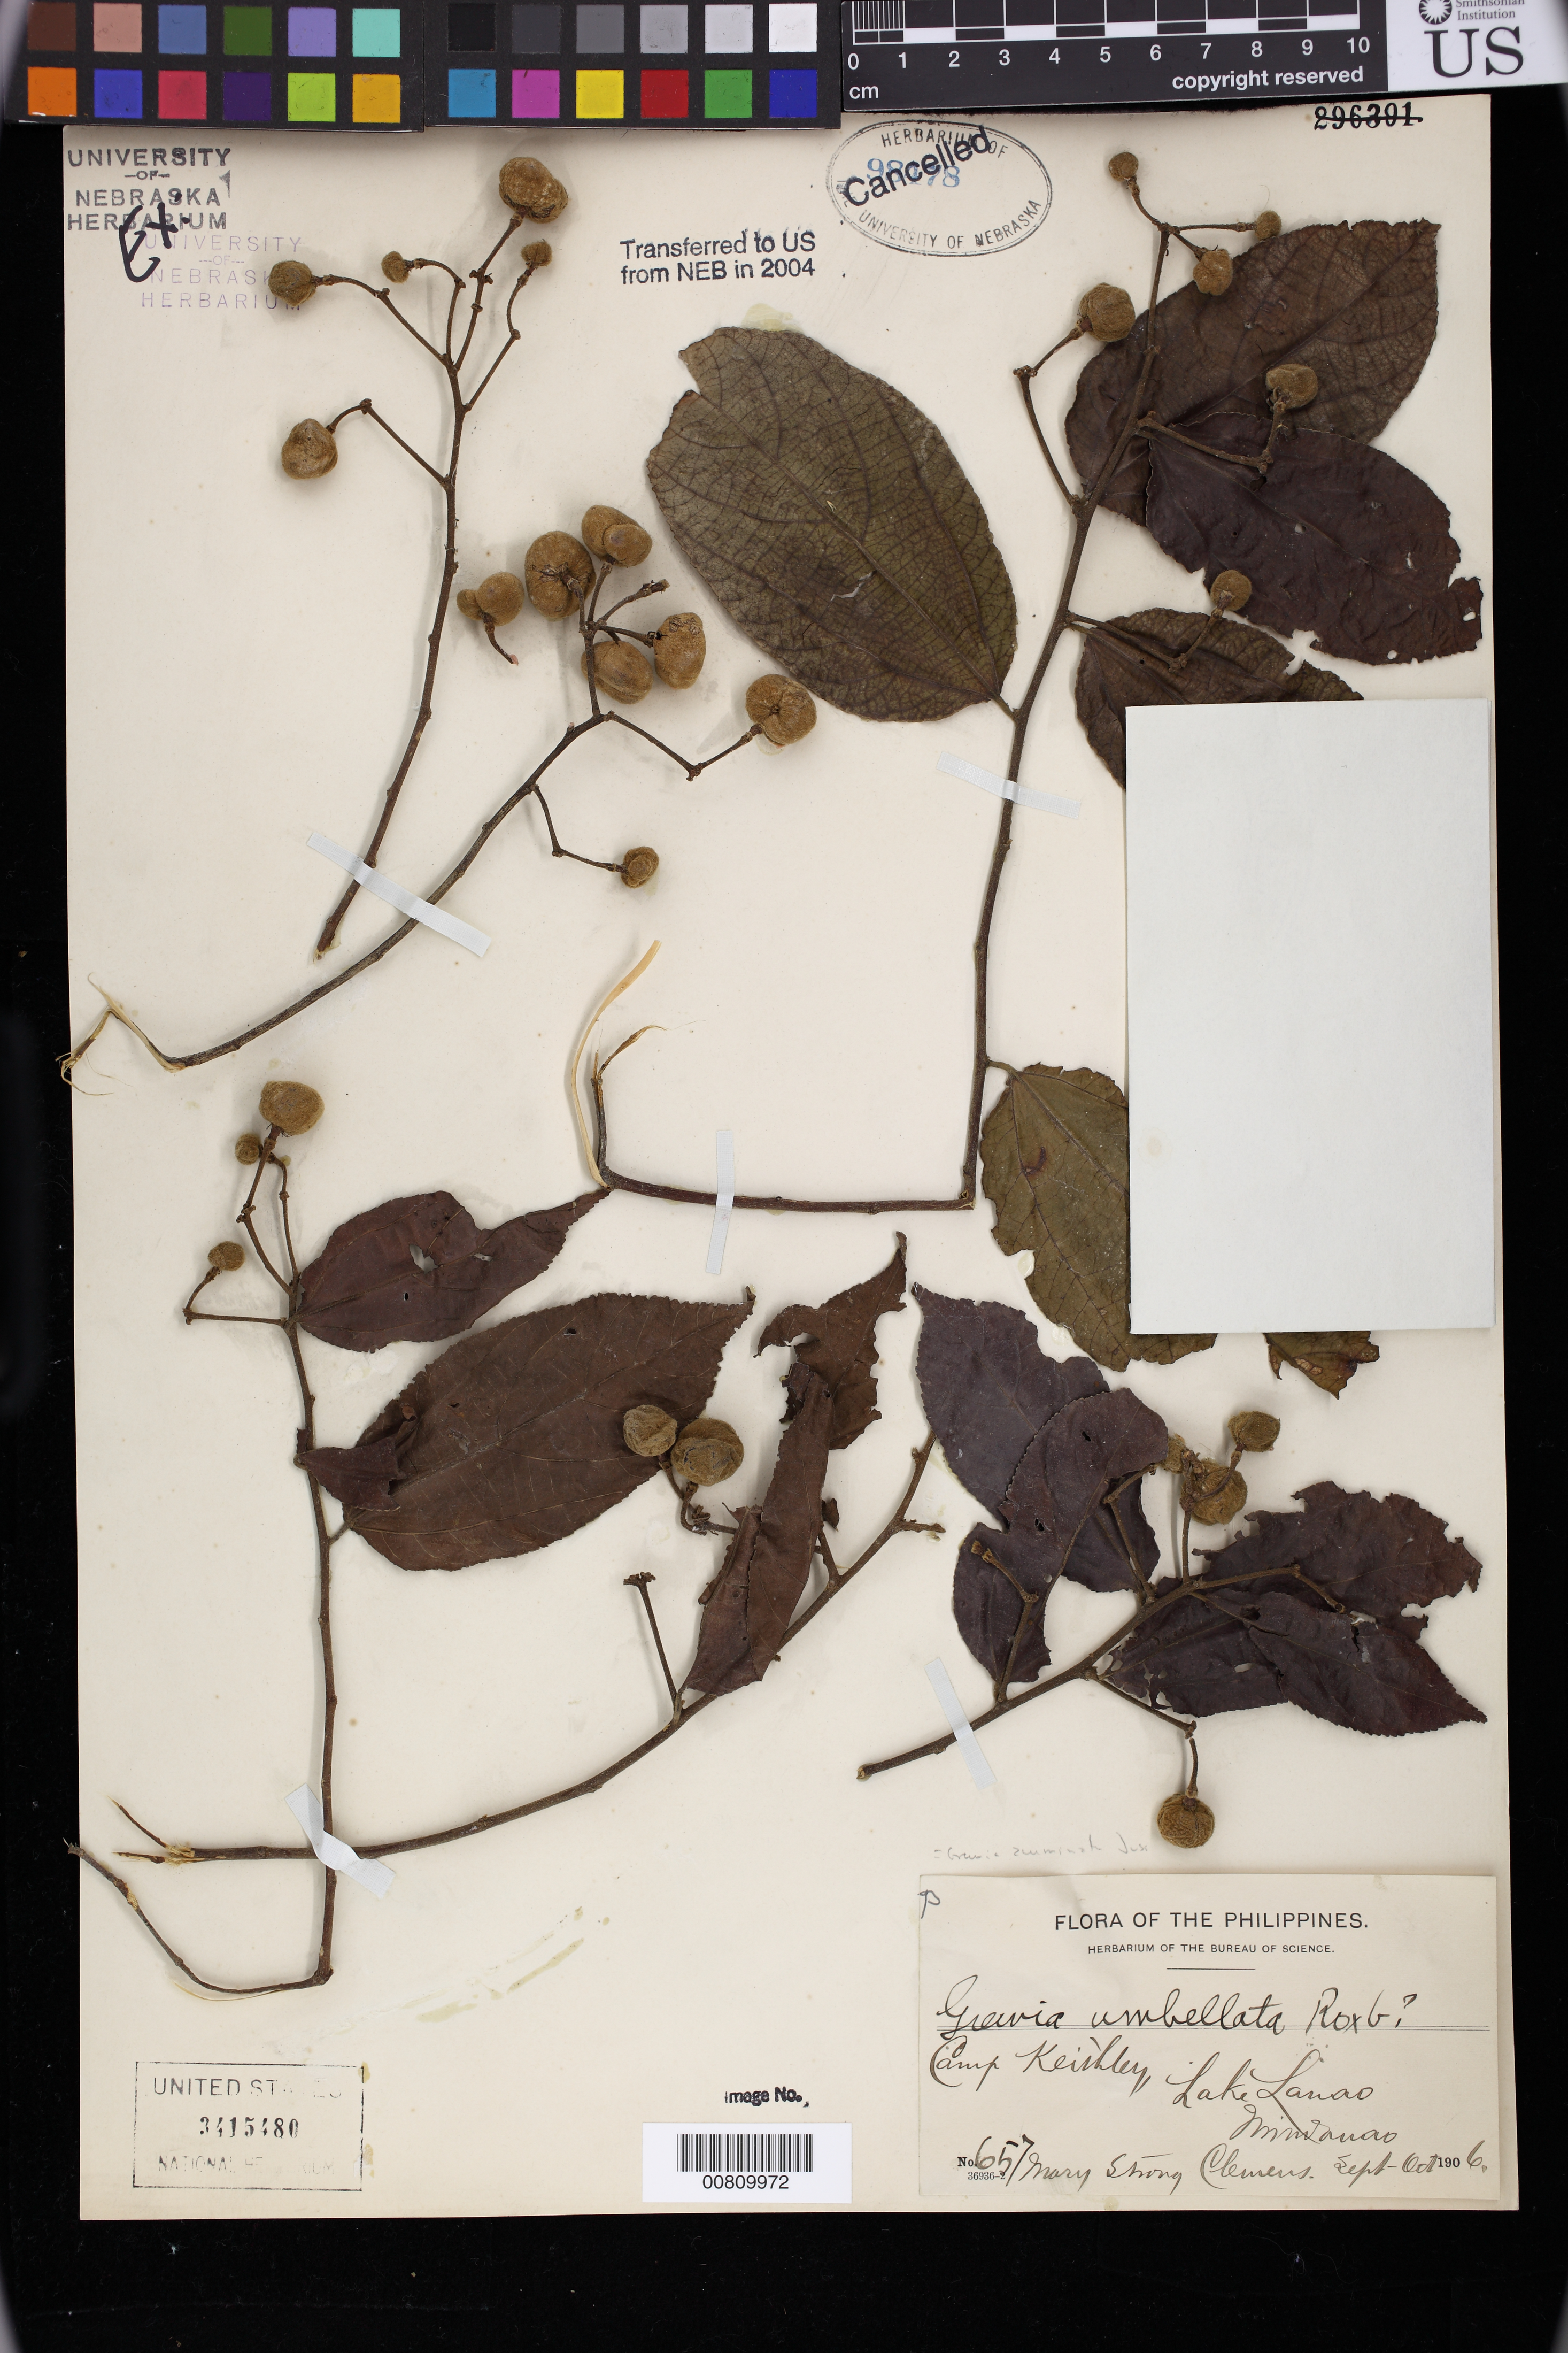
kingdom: Plantae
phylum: Tracheophyta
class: Magnoliopsida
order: Malvales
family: Malvaceae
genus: Grewia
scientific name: Grewia umbellata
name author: Roxb. ex DC.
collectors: M. S. Clemens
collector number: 657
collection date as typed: Sep 1907 to -- Oct 1907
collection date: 1907-09/1907-10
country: Philippines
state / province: Muslim Mindanao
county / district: Lanao del Sur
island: Mindanao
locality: Camp Keithley, Lake Lamao.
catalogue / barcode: US 3415480